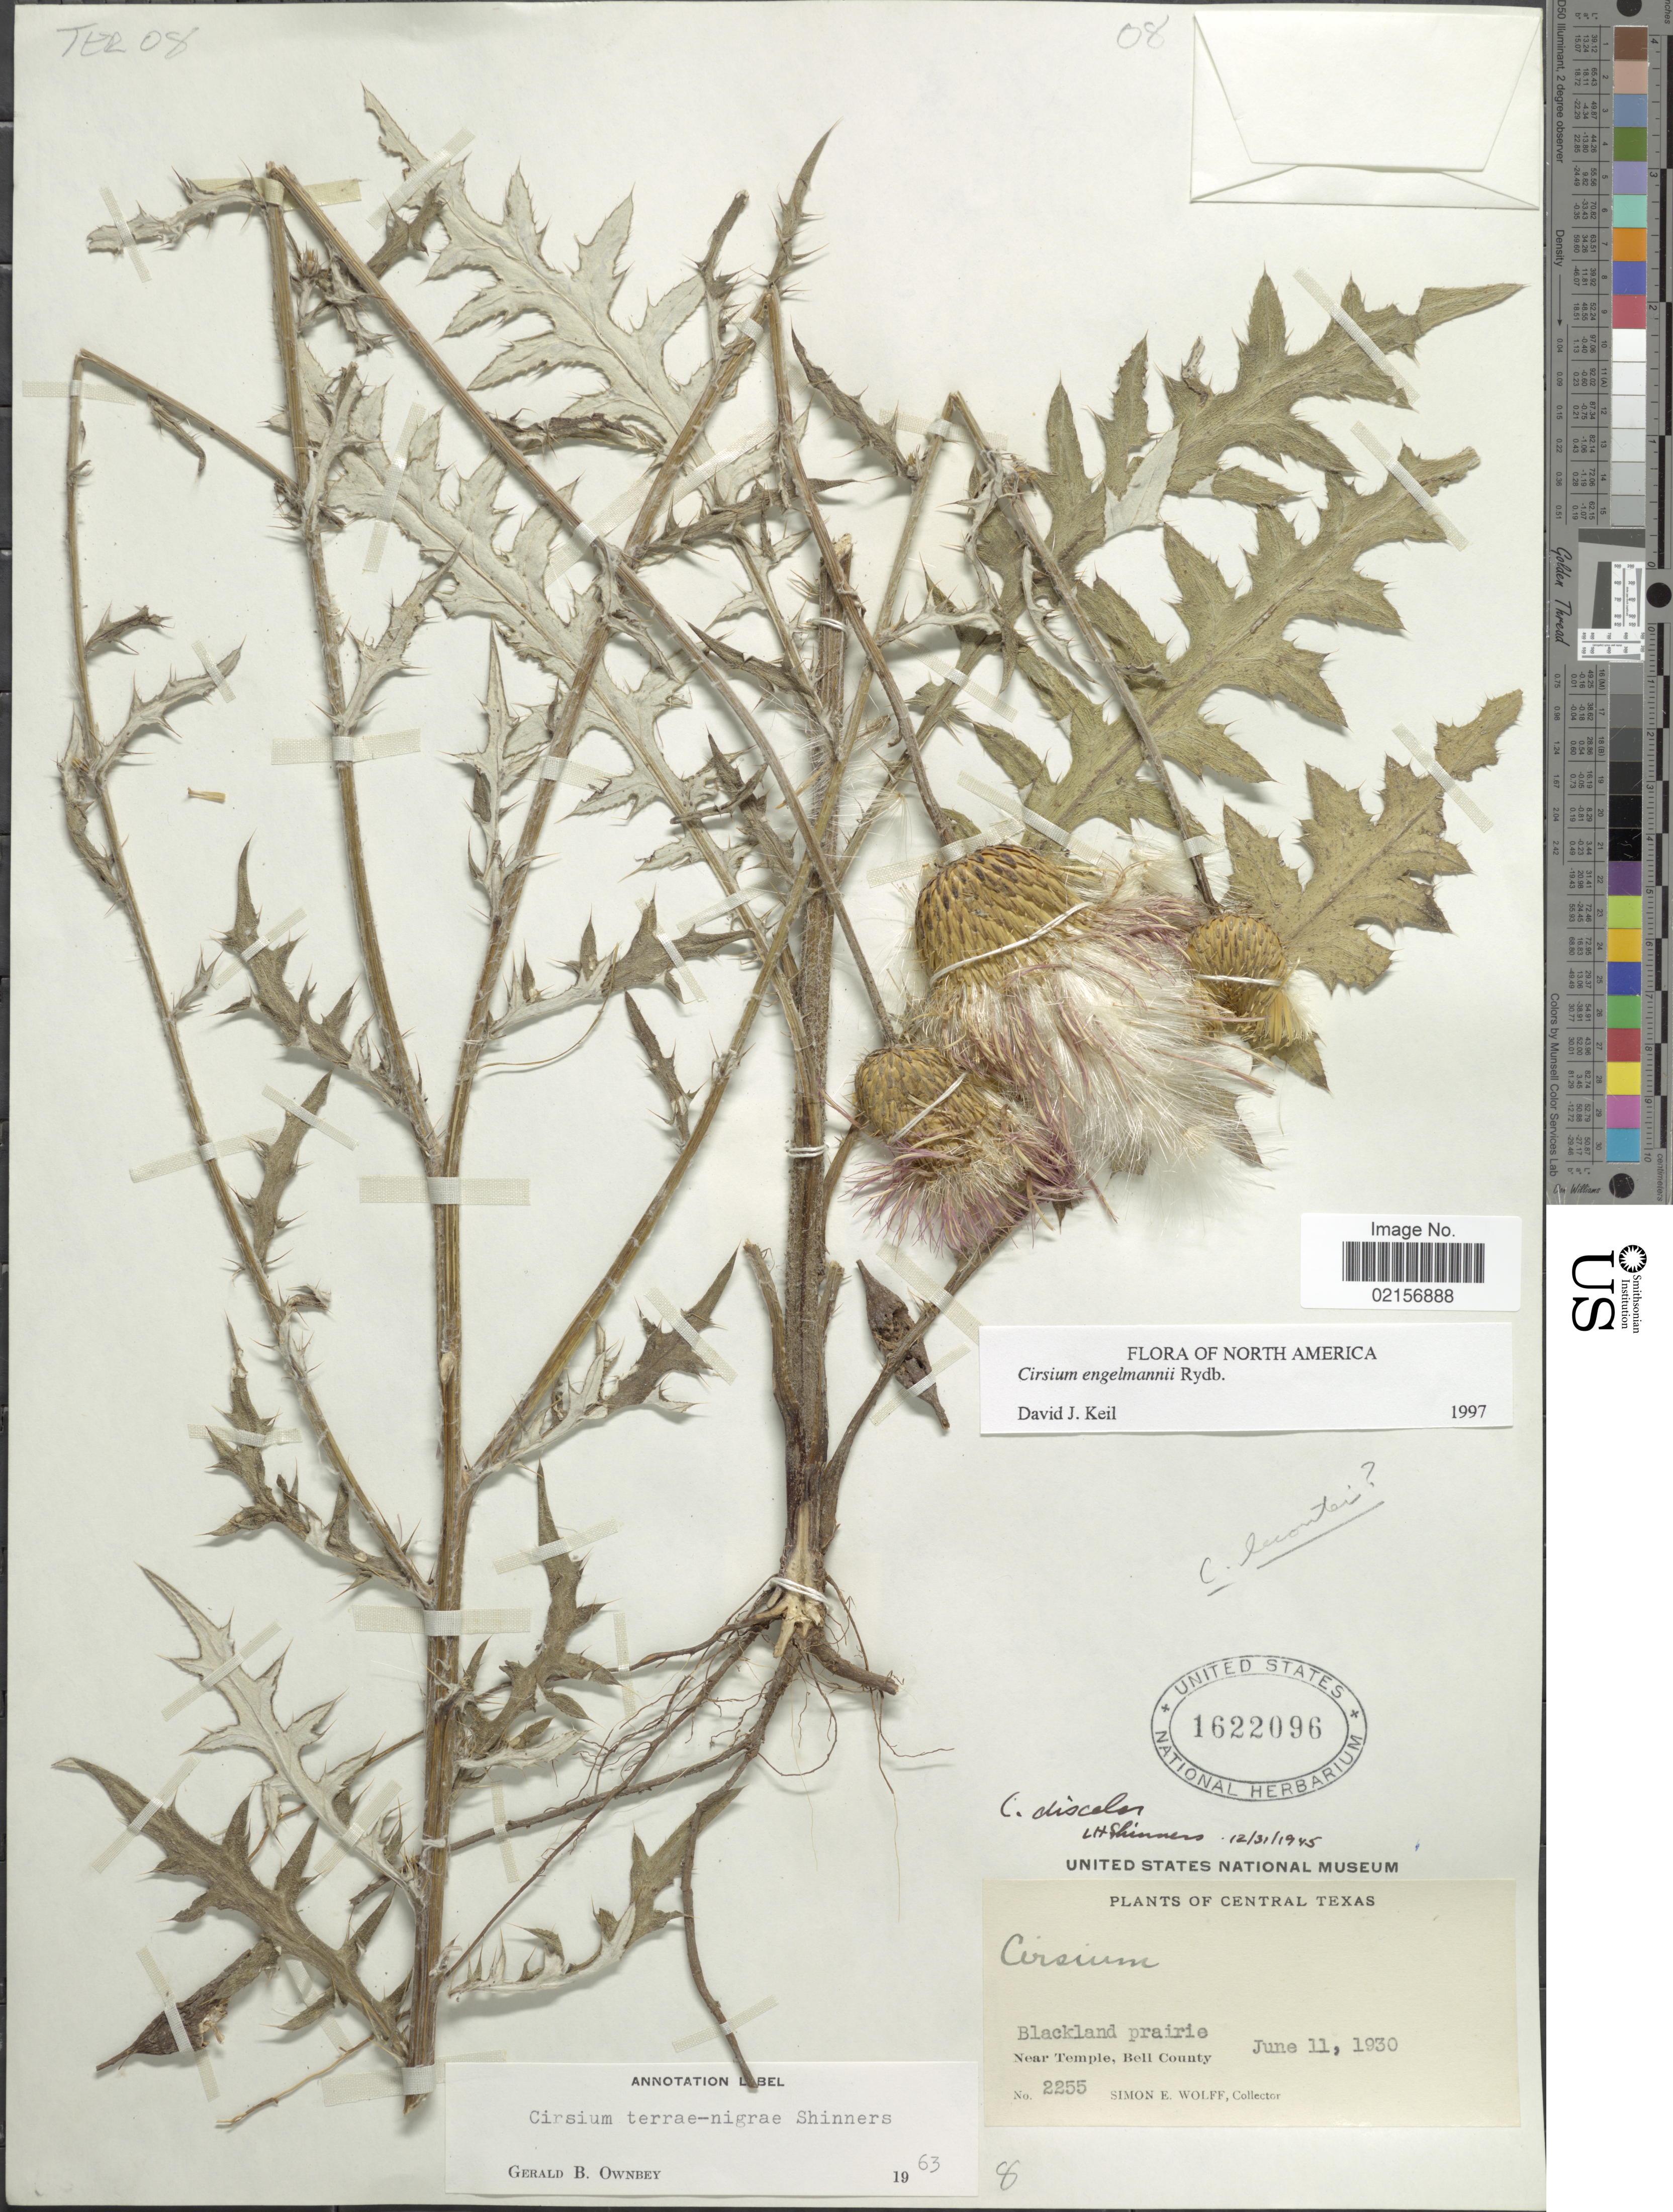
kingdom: Plantae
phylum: Tracheophyta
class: Magnoliopsida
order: Asterales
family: Asteraceae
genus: Cirsium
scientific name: Cirsium engelmannii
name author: Rydb.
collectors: S. E. Wolff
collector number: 2255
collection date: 1930-06-11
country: United States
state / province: Texas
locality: Blackland prairie, near Temple, Bell County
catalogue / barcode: US 1622096